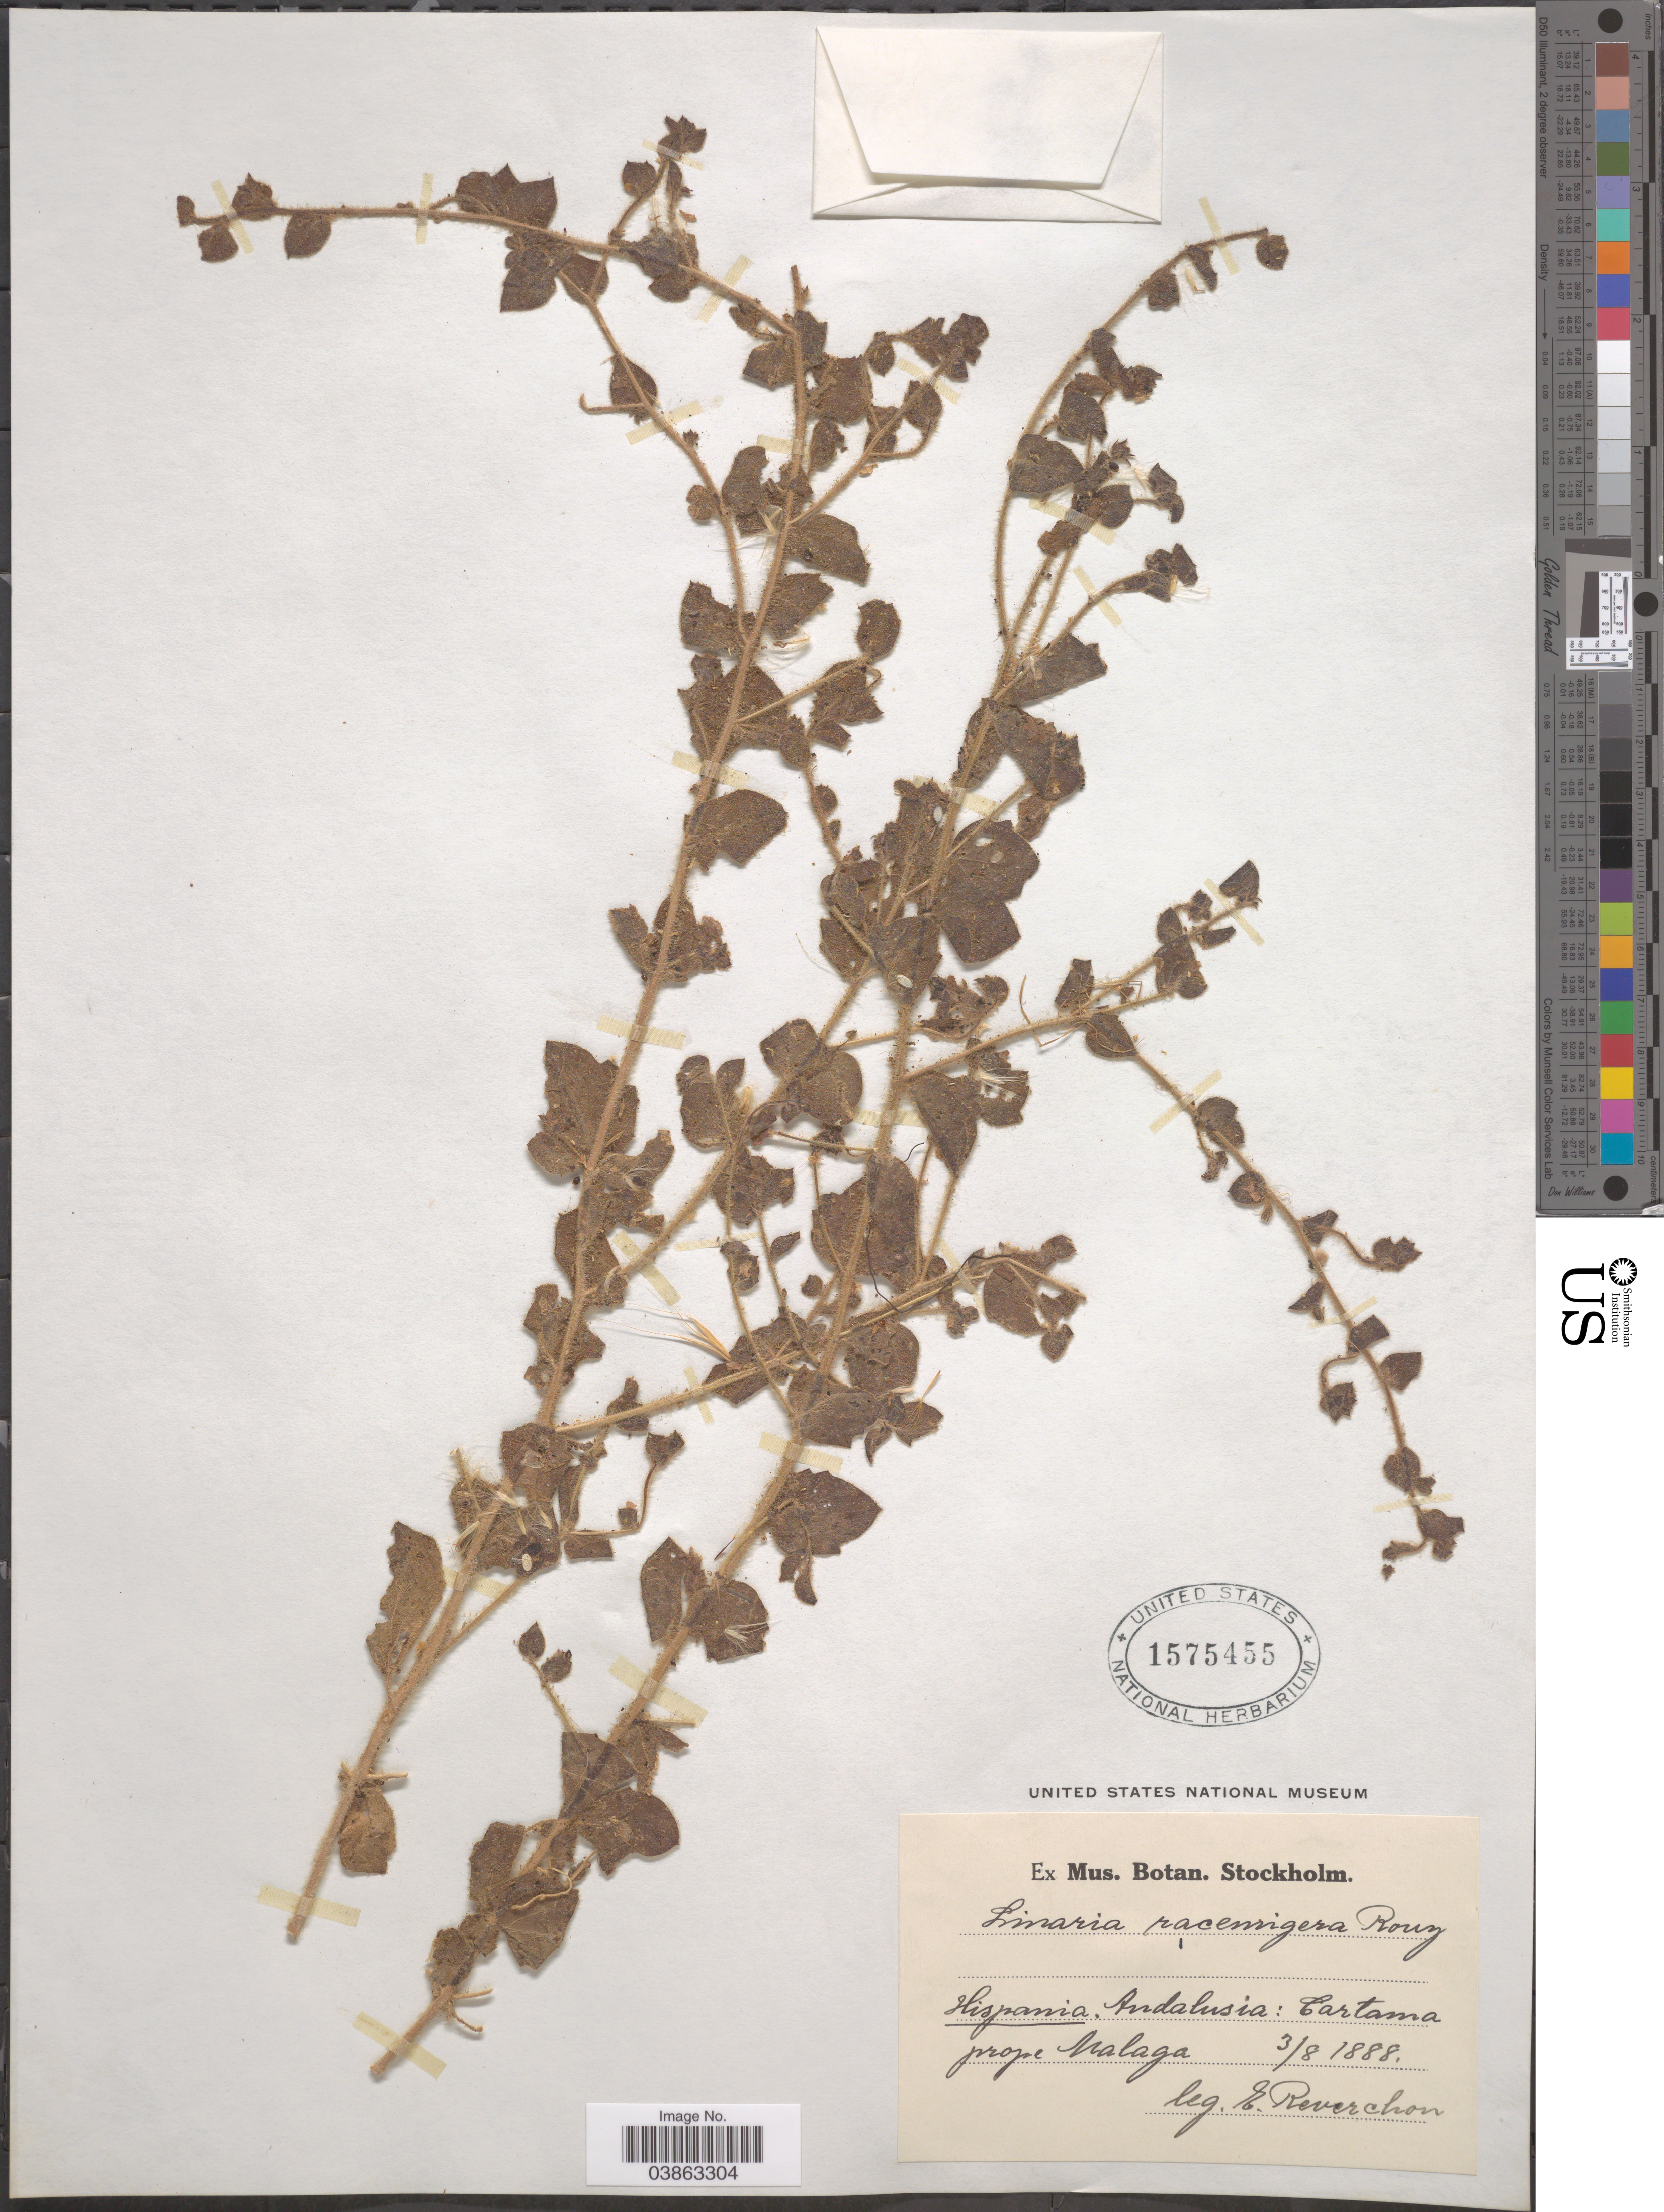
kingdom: Plantae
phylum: Tracheophyta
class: Magnoliopsida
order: Lamiales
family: Plantaginaceae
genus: Linaria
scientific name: Linaria racemigera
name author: Rouy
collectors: E. Reverchon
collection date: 1888-08-03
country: Spain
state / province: Andalucía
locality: Hispania. Andalusia: Cartama prope Malaga.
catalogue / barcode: US 1575455